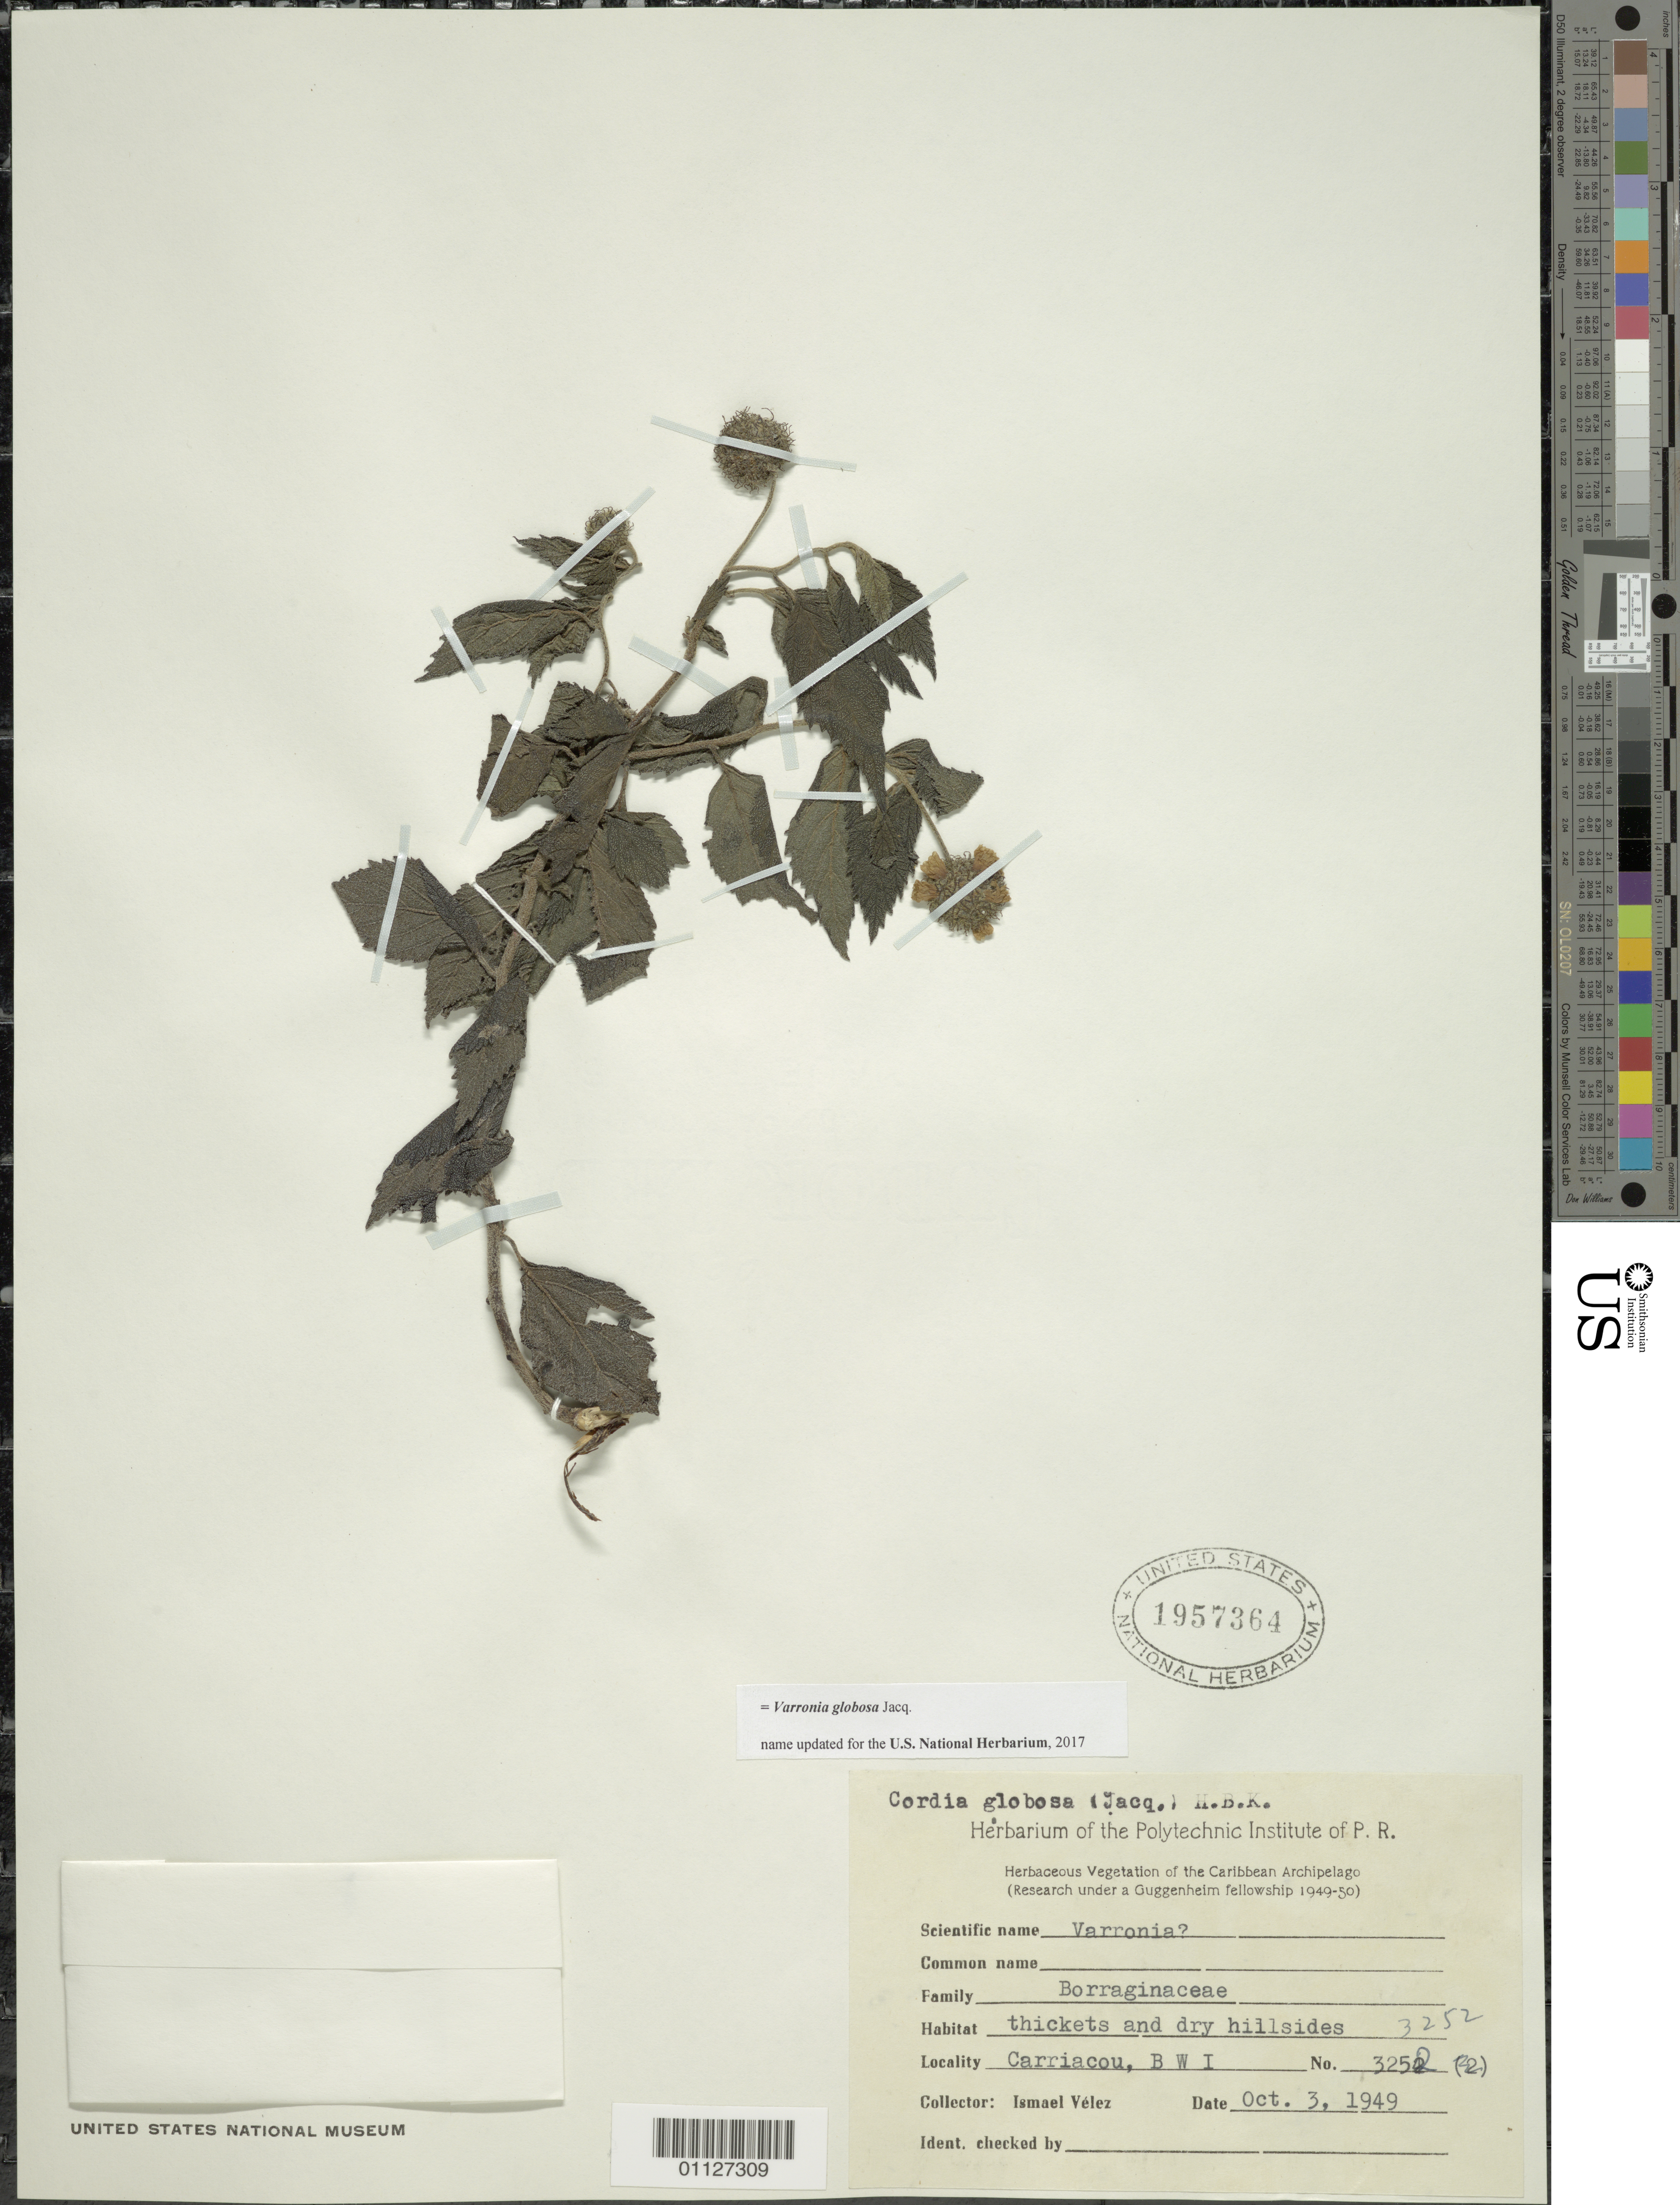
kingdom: Plantae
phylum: Tracheophyta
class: Magnoliopsida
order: Boraginales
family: Cordiaceae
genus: Varronia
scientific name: Varronia globosa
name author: Jacq.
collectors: I. Velez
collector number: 3252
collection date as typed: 03 Oct 1949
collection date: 1949-10-03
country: Grenada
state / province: Carriacou and Petite Martinique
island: Carriacou I.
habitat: thickets and dry hillsides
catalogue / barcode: US 1957364